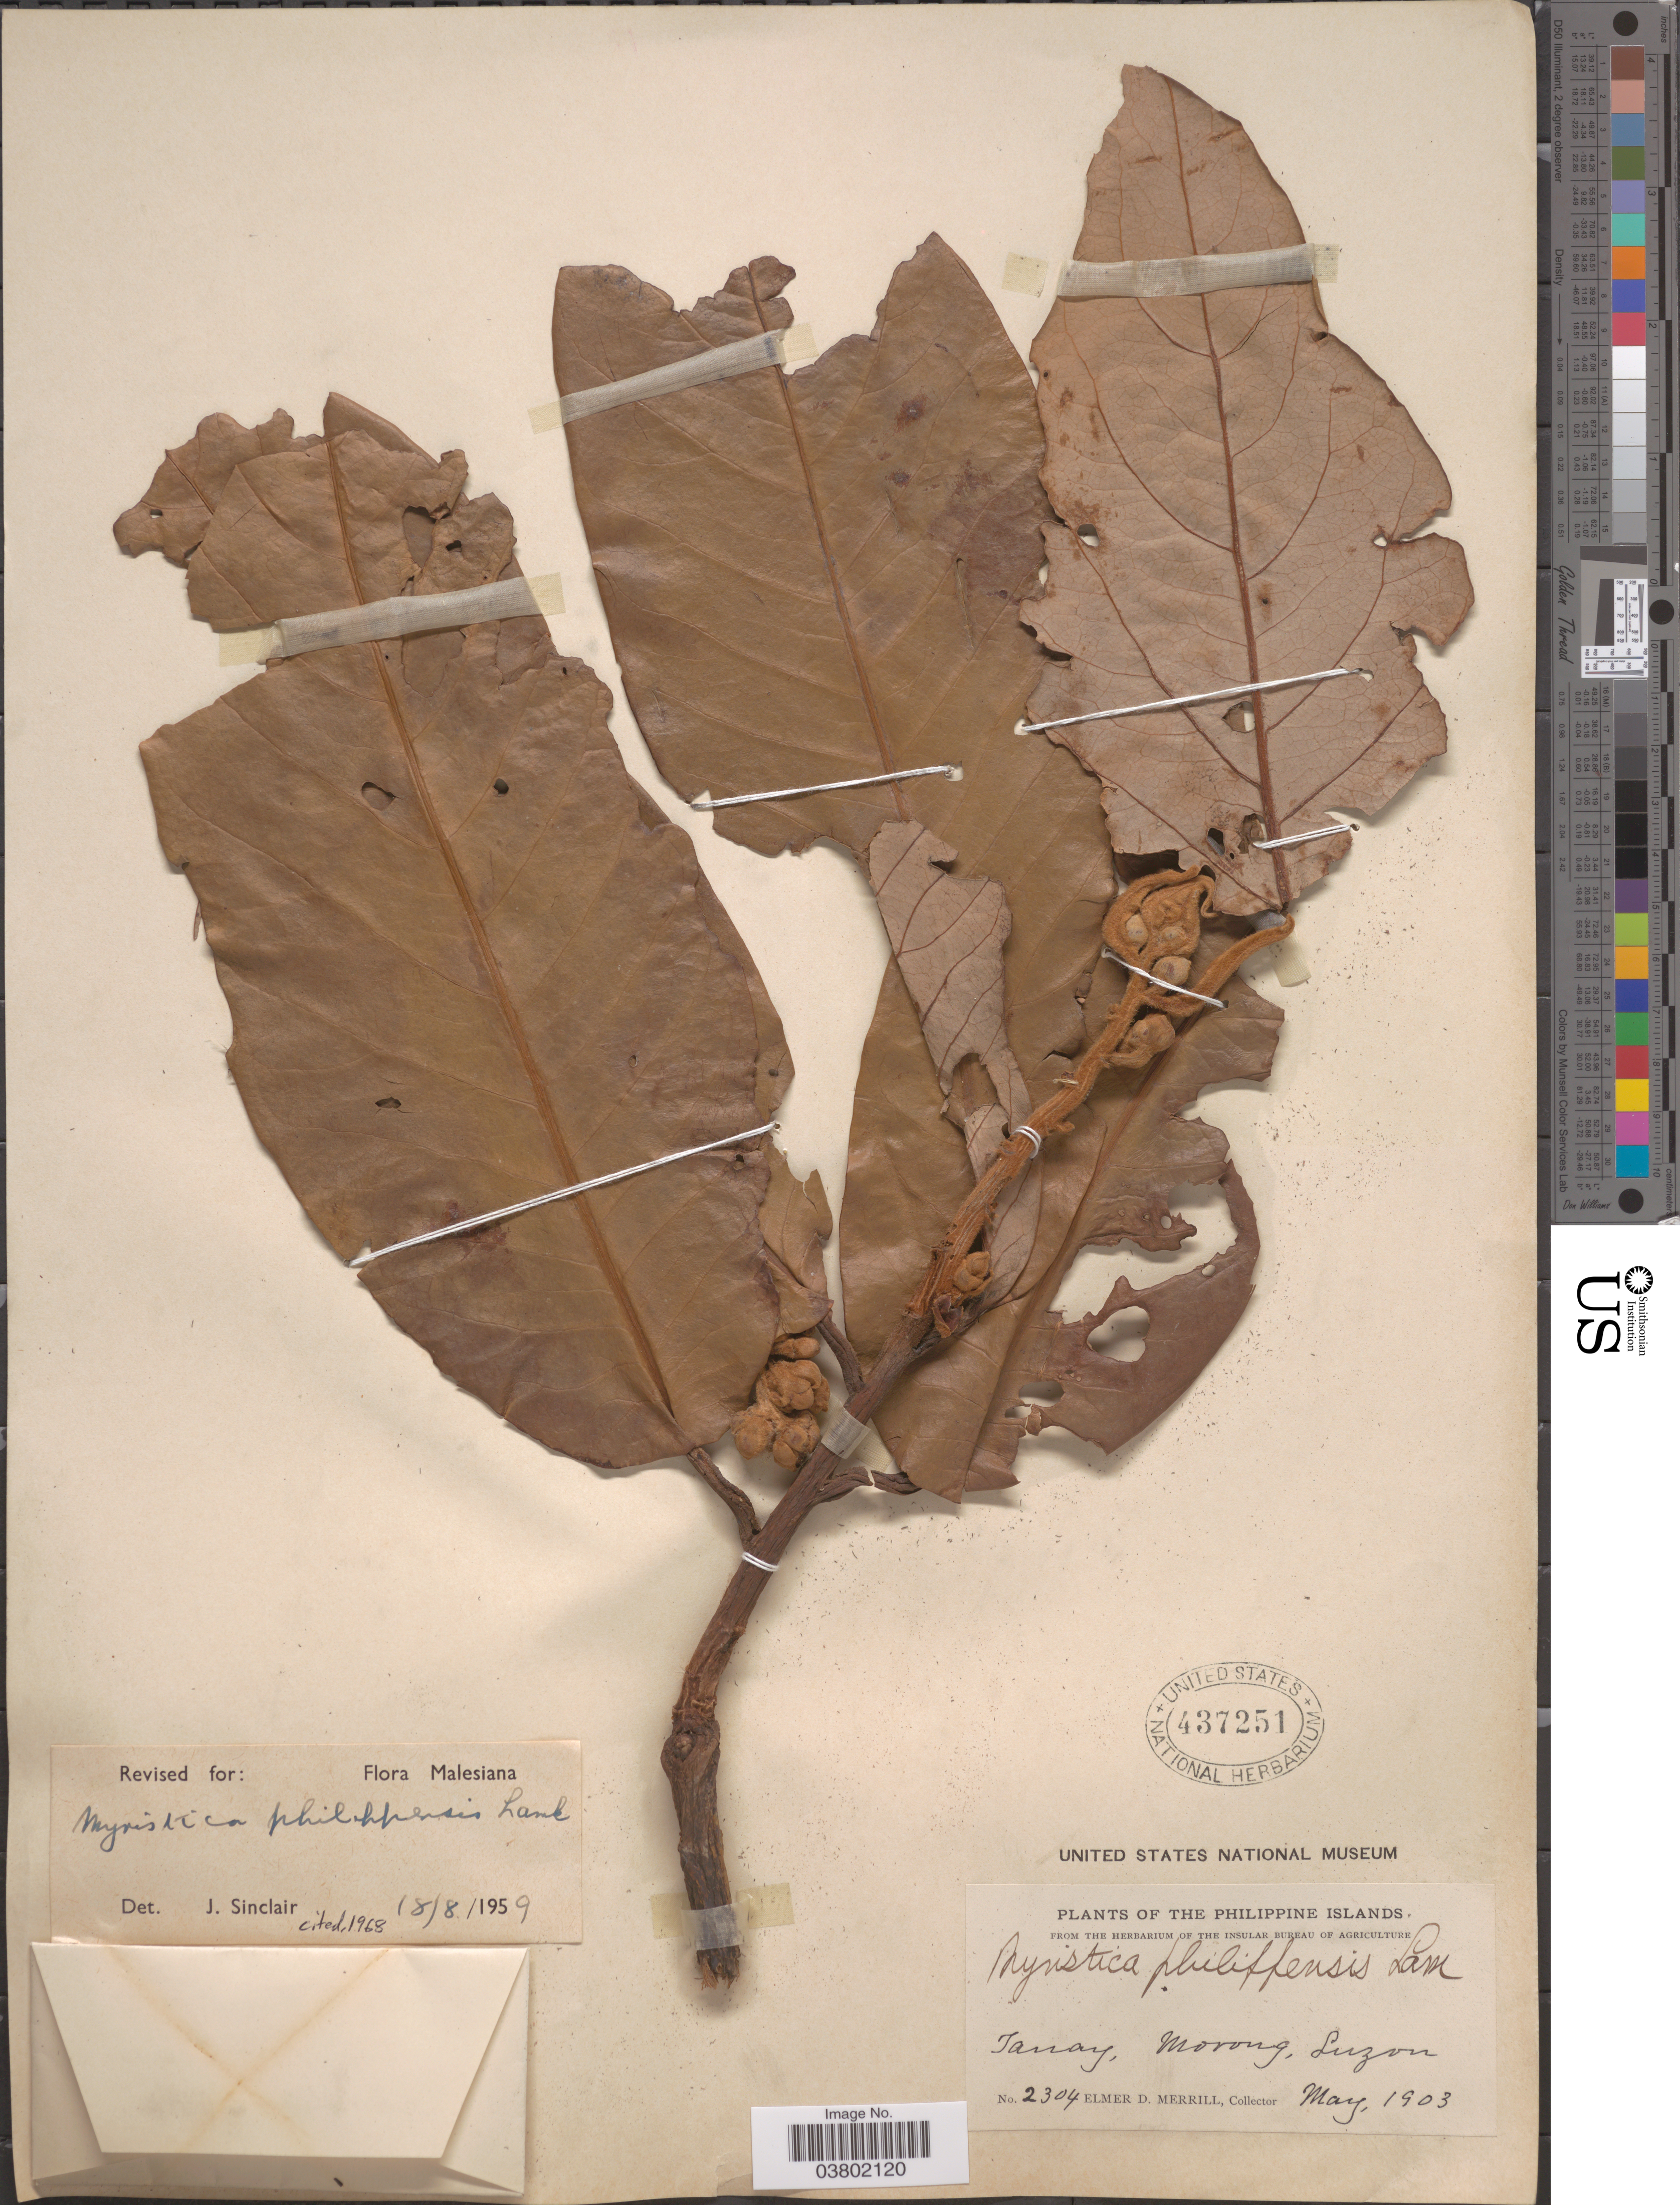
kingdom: Plantae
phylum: Tracheophyta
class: Magnoliopsida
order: Magnoliales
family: Myristicaceae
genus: Myristica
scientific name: Myristica philippensis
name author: Lam.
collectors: E. D. Merrill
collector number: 2304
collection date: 1903-05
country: Philippines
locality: Philippine Islands. Tanay, Morong, Luzon.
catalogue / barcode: US 437251